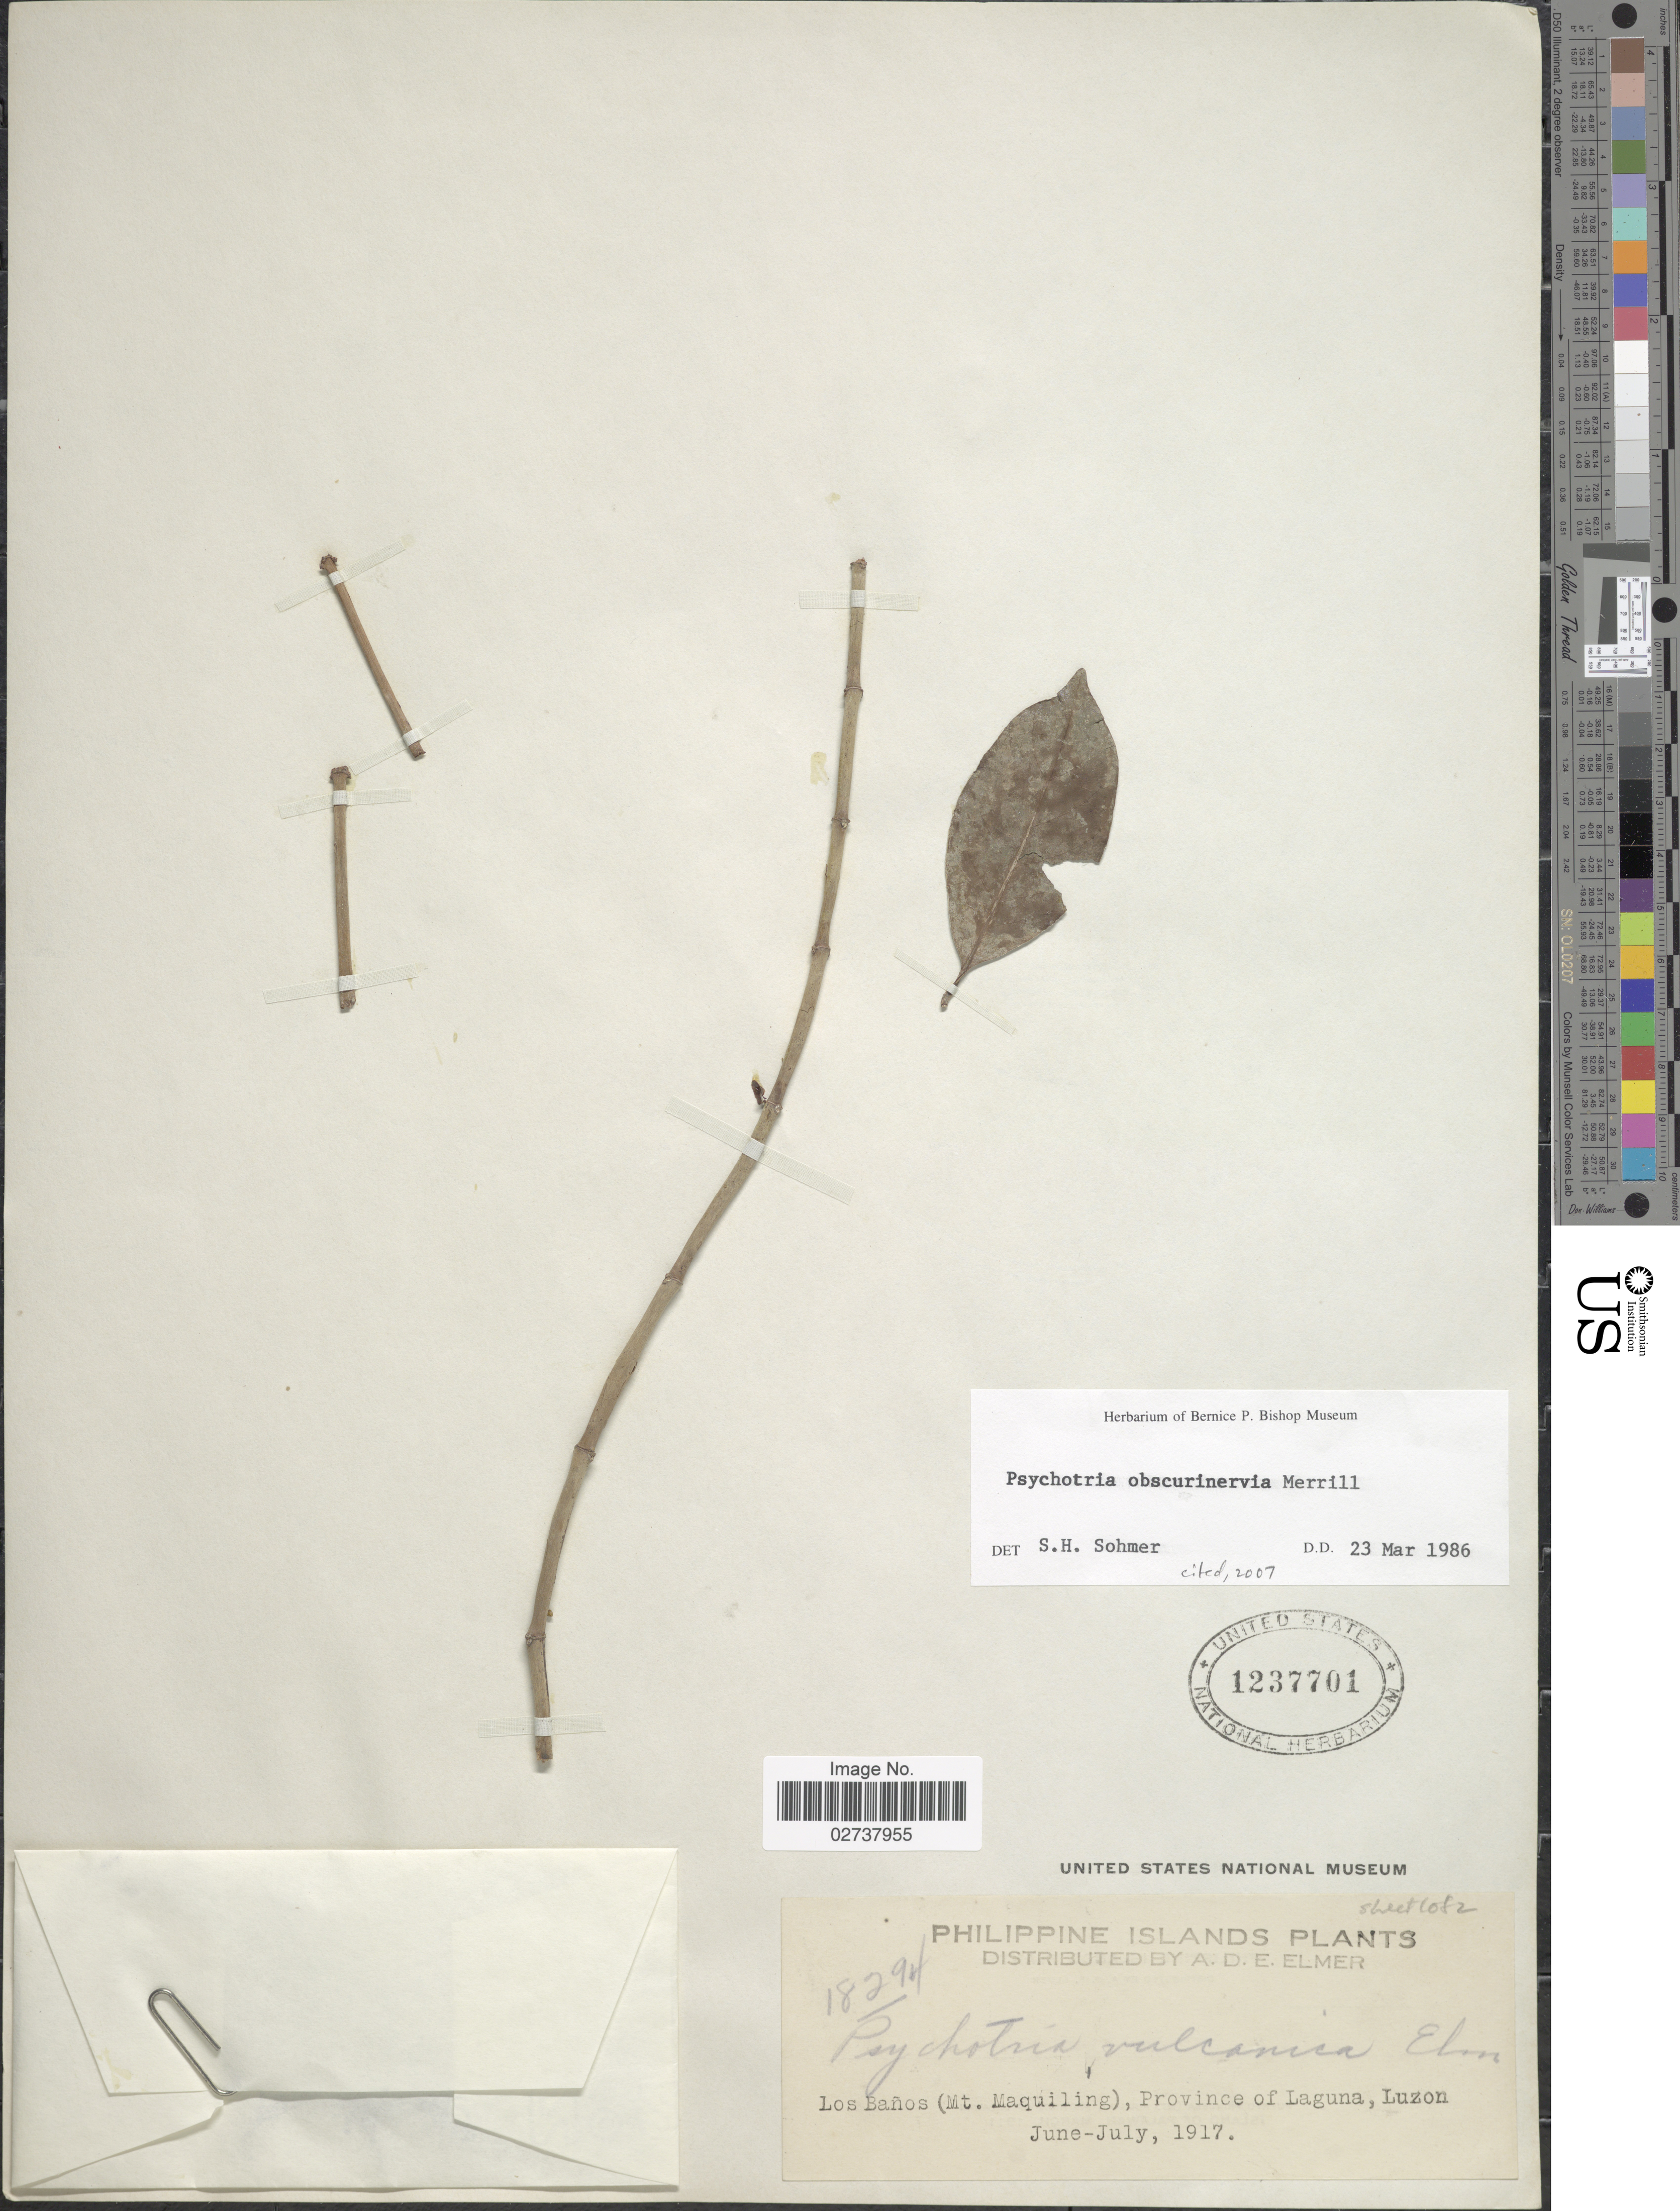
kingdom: Plantae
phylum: Tracheophyta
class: Magnoliopsida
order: Gentianales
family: Rubiaceae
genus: Psychotria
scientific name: Psychotria obscurinervia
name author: Merr.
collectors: A. D. E. Elmer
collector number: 18294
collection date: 1917-06/1917-07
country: Philippines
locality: Los Banos (Mt. Maquiling), Province of Laguna, Luzon.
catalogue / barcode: US 1237701